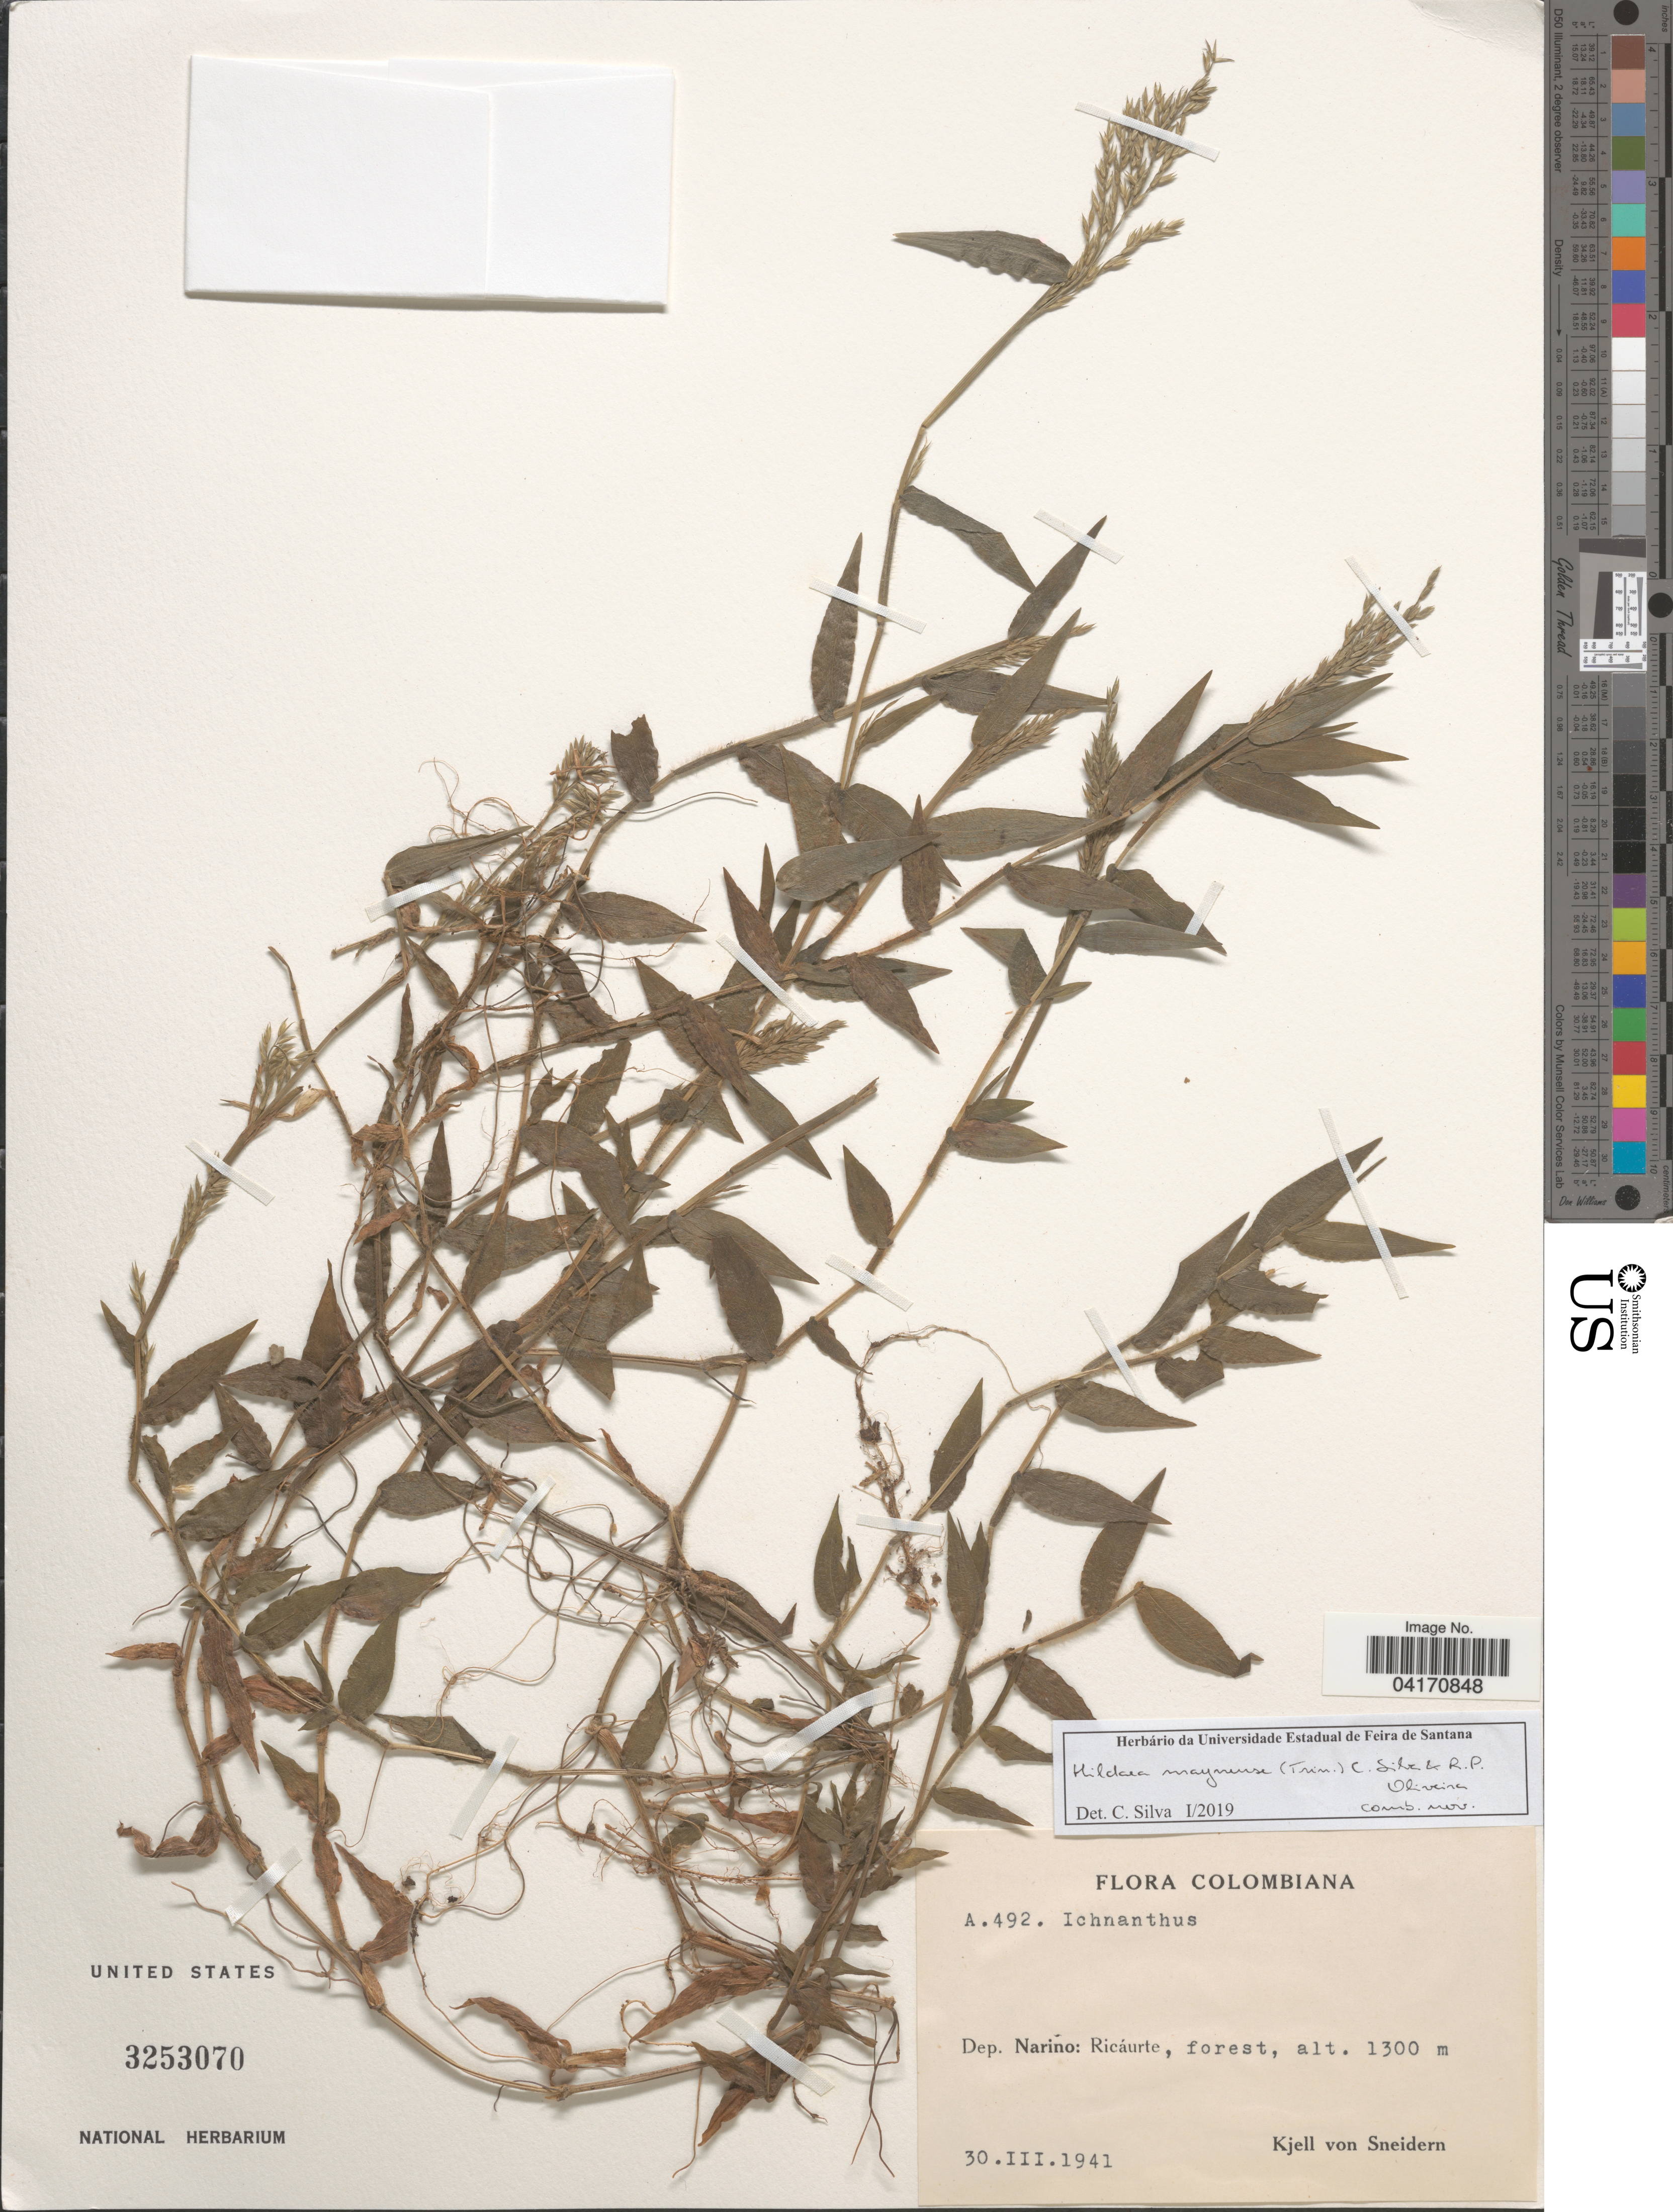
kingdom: Plantae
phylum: Tracheophyta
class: Liliopsida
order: Poales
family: Poaceae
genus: Hildaea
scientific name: Hildaea maynense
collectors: K. von Sneidern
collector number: A492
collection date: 1941-03-30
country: Colombia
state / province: Nariño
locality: Dep. Narino: Ricáurte, forest.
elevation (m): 1300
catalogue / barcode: US 3253070